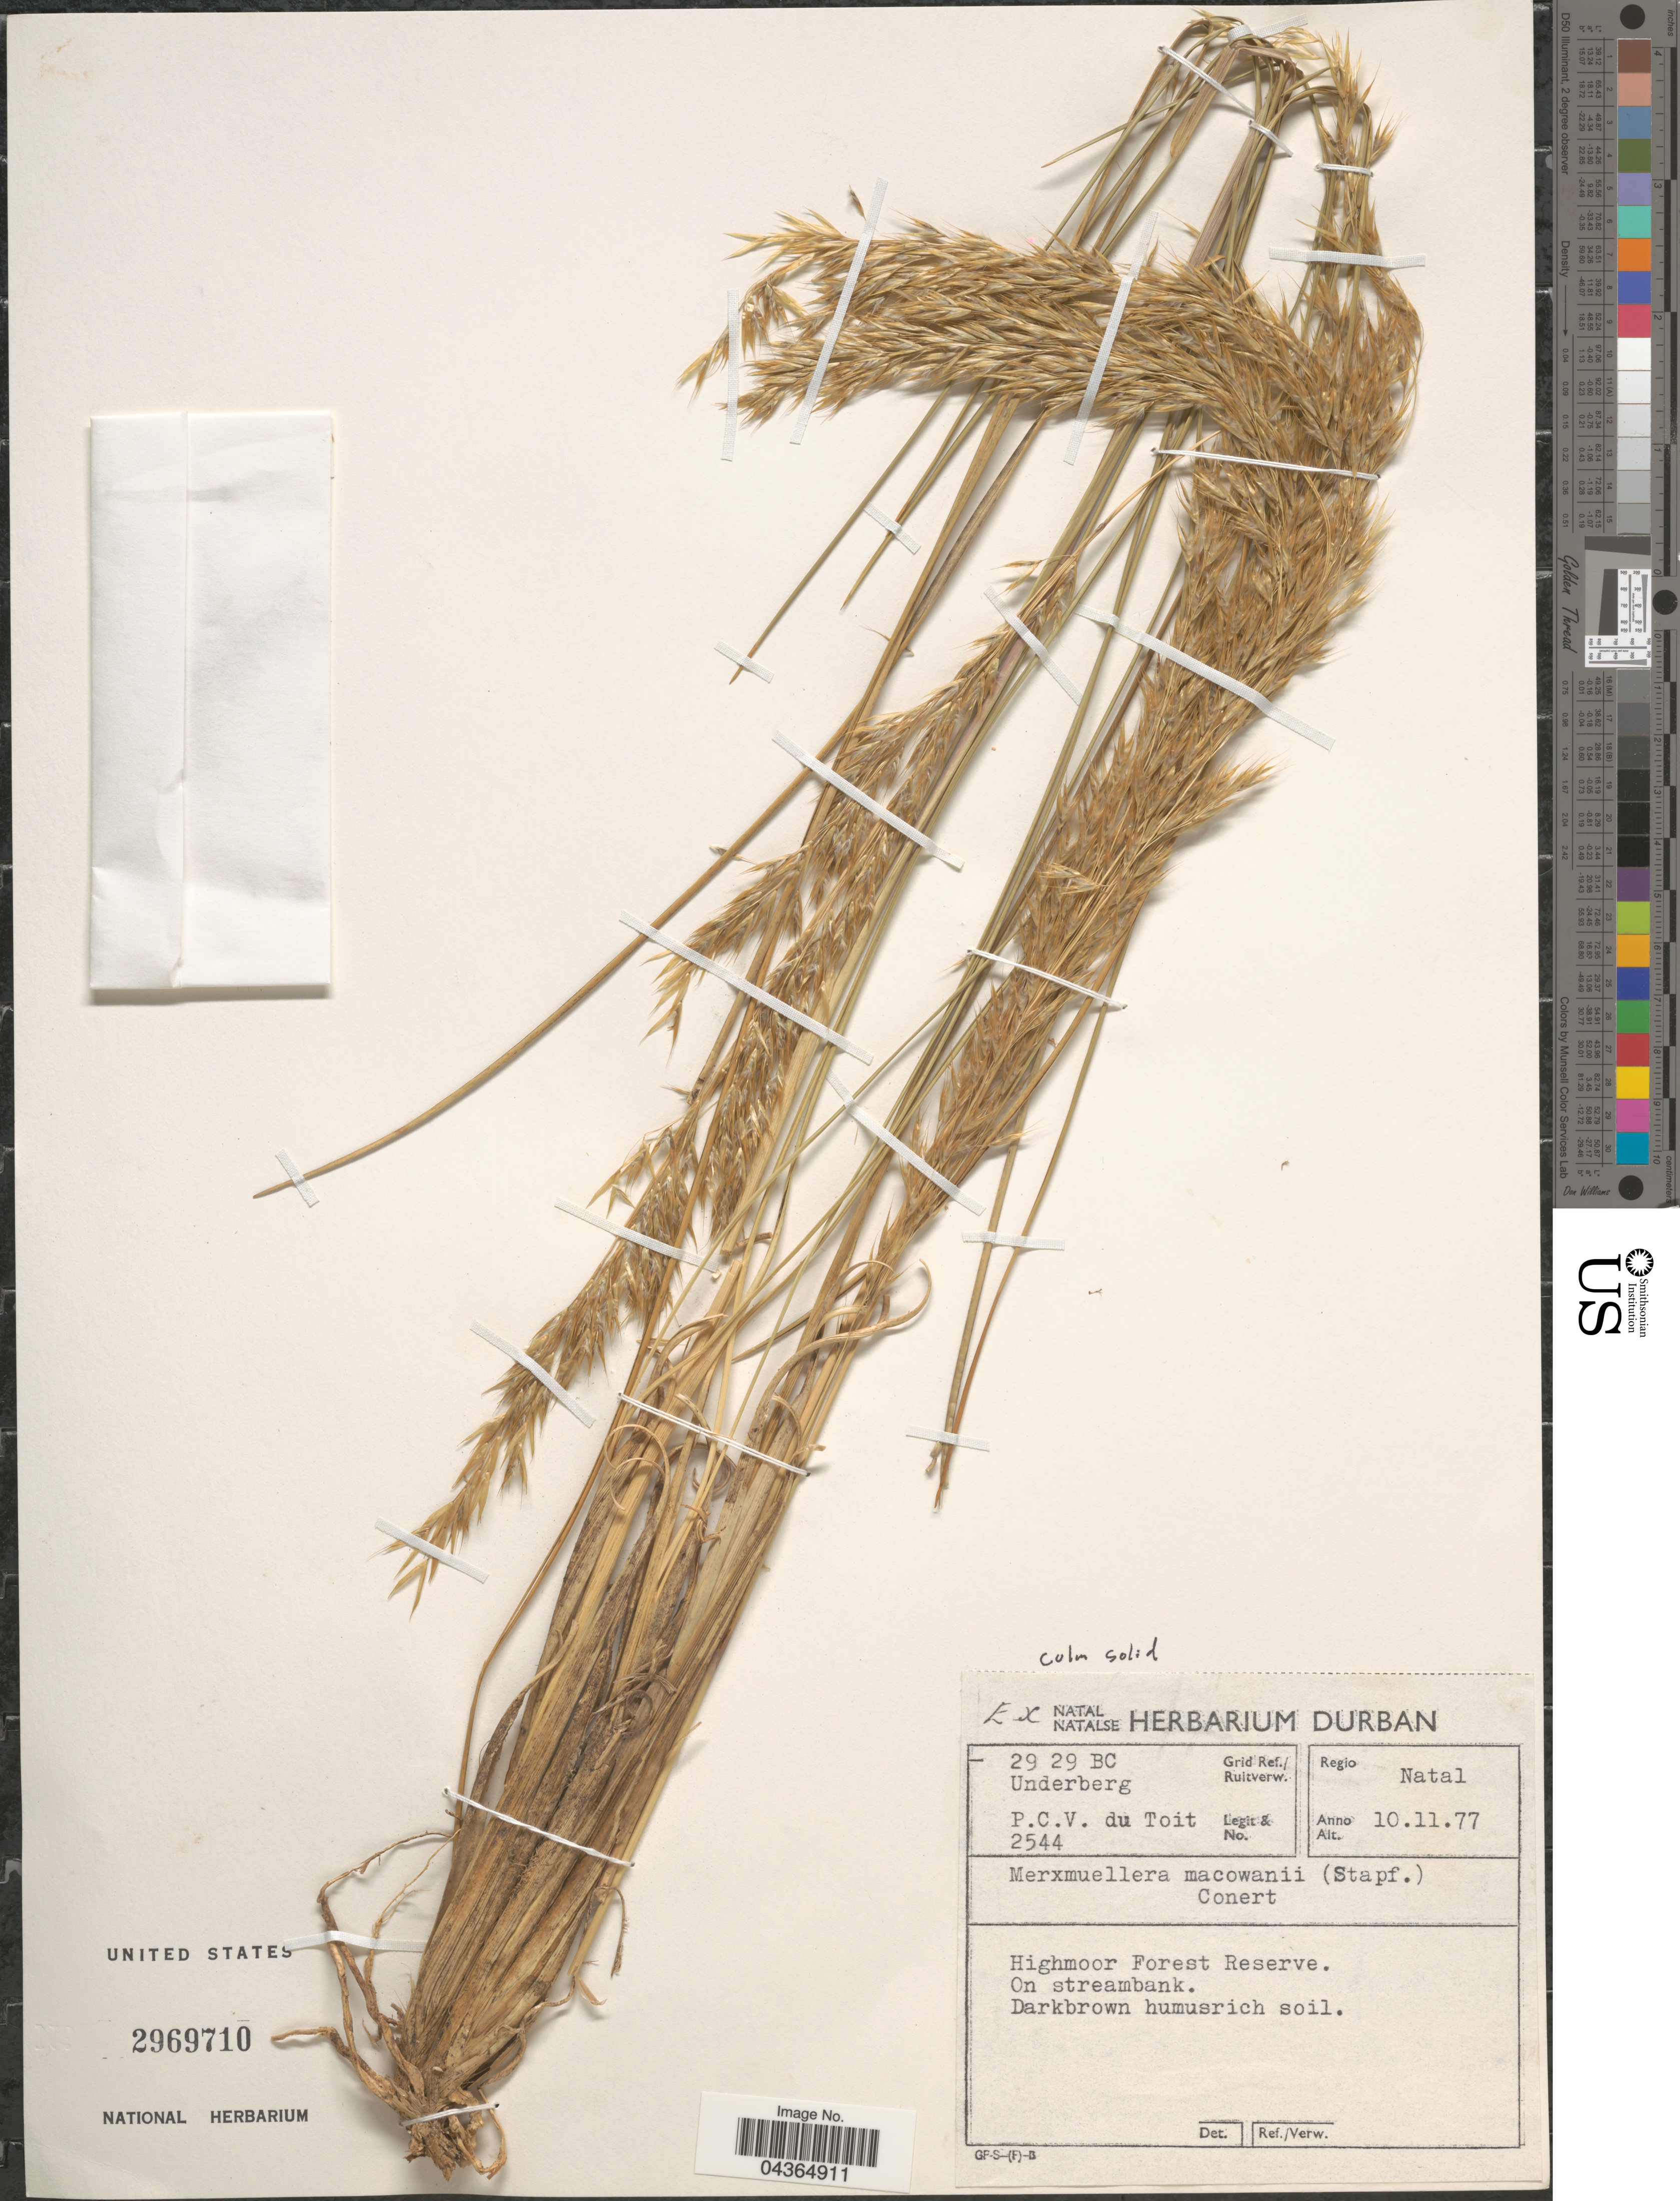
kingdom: Plantae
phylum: Tracheophyta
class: Liliopsida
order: Poales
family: Poaceae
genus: Merxmuellera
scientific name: Merxmuellera macowanii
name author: (Stapf) Conert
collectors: P. Du Toit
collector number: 2544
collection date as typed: Transcribed d/m/y: 10/11/77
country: South Africa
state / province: KwaZulu-Natal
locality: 29 29 BC Underberg Grid Ref./Ruitverw. Regio Natal. Highmoor Forest Reserve.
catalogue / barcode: US 2969710